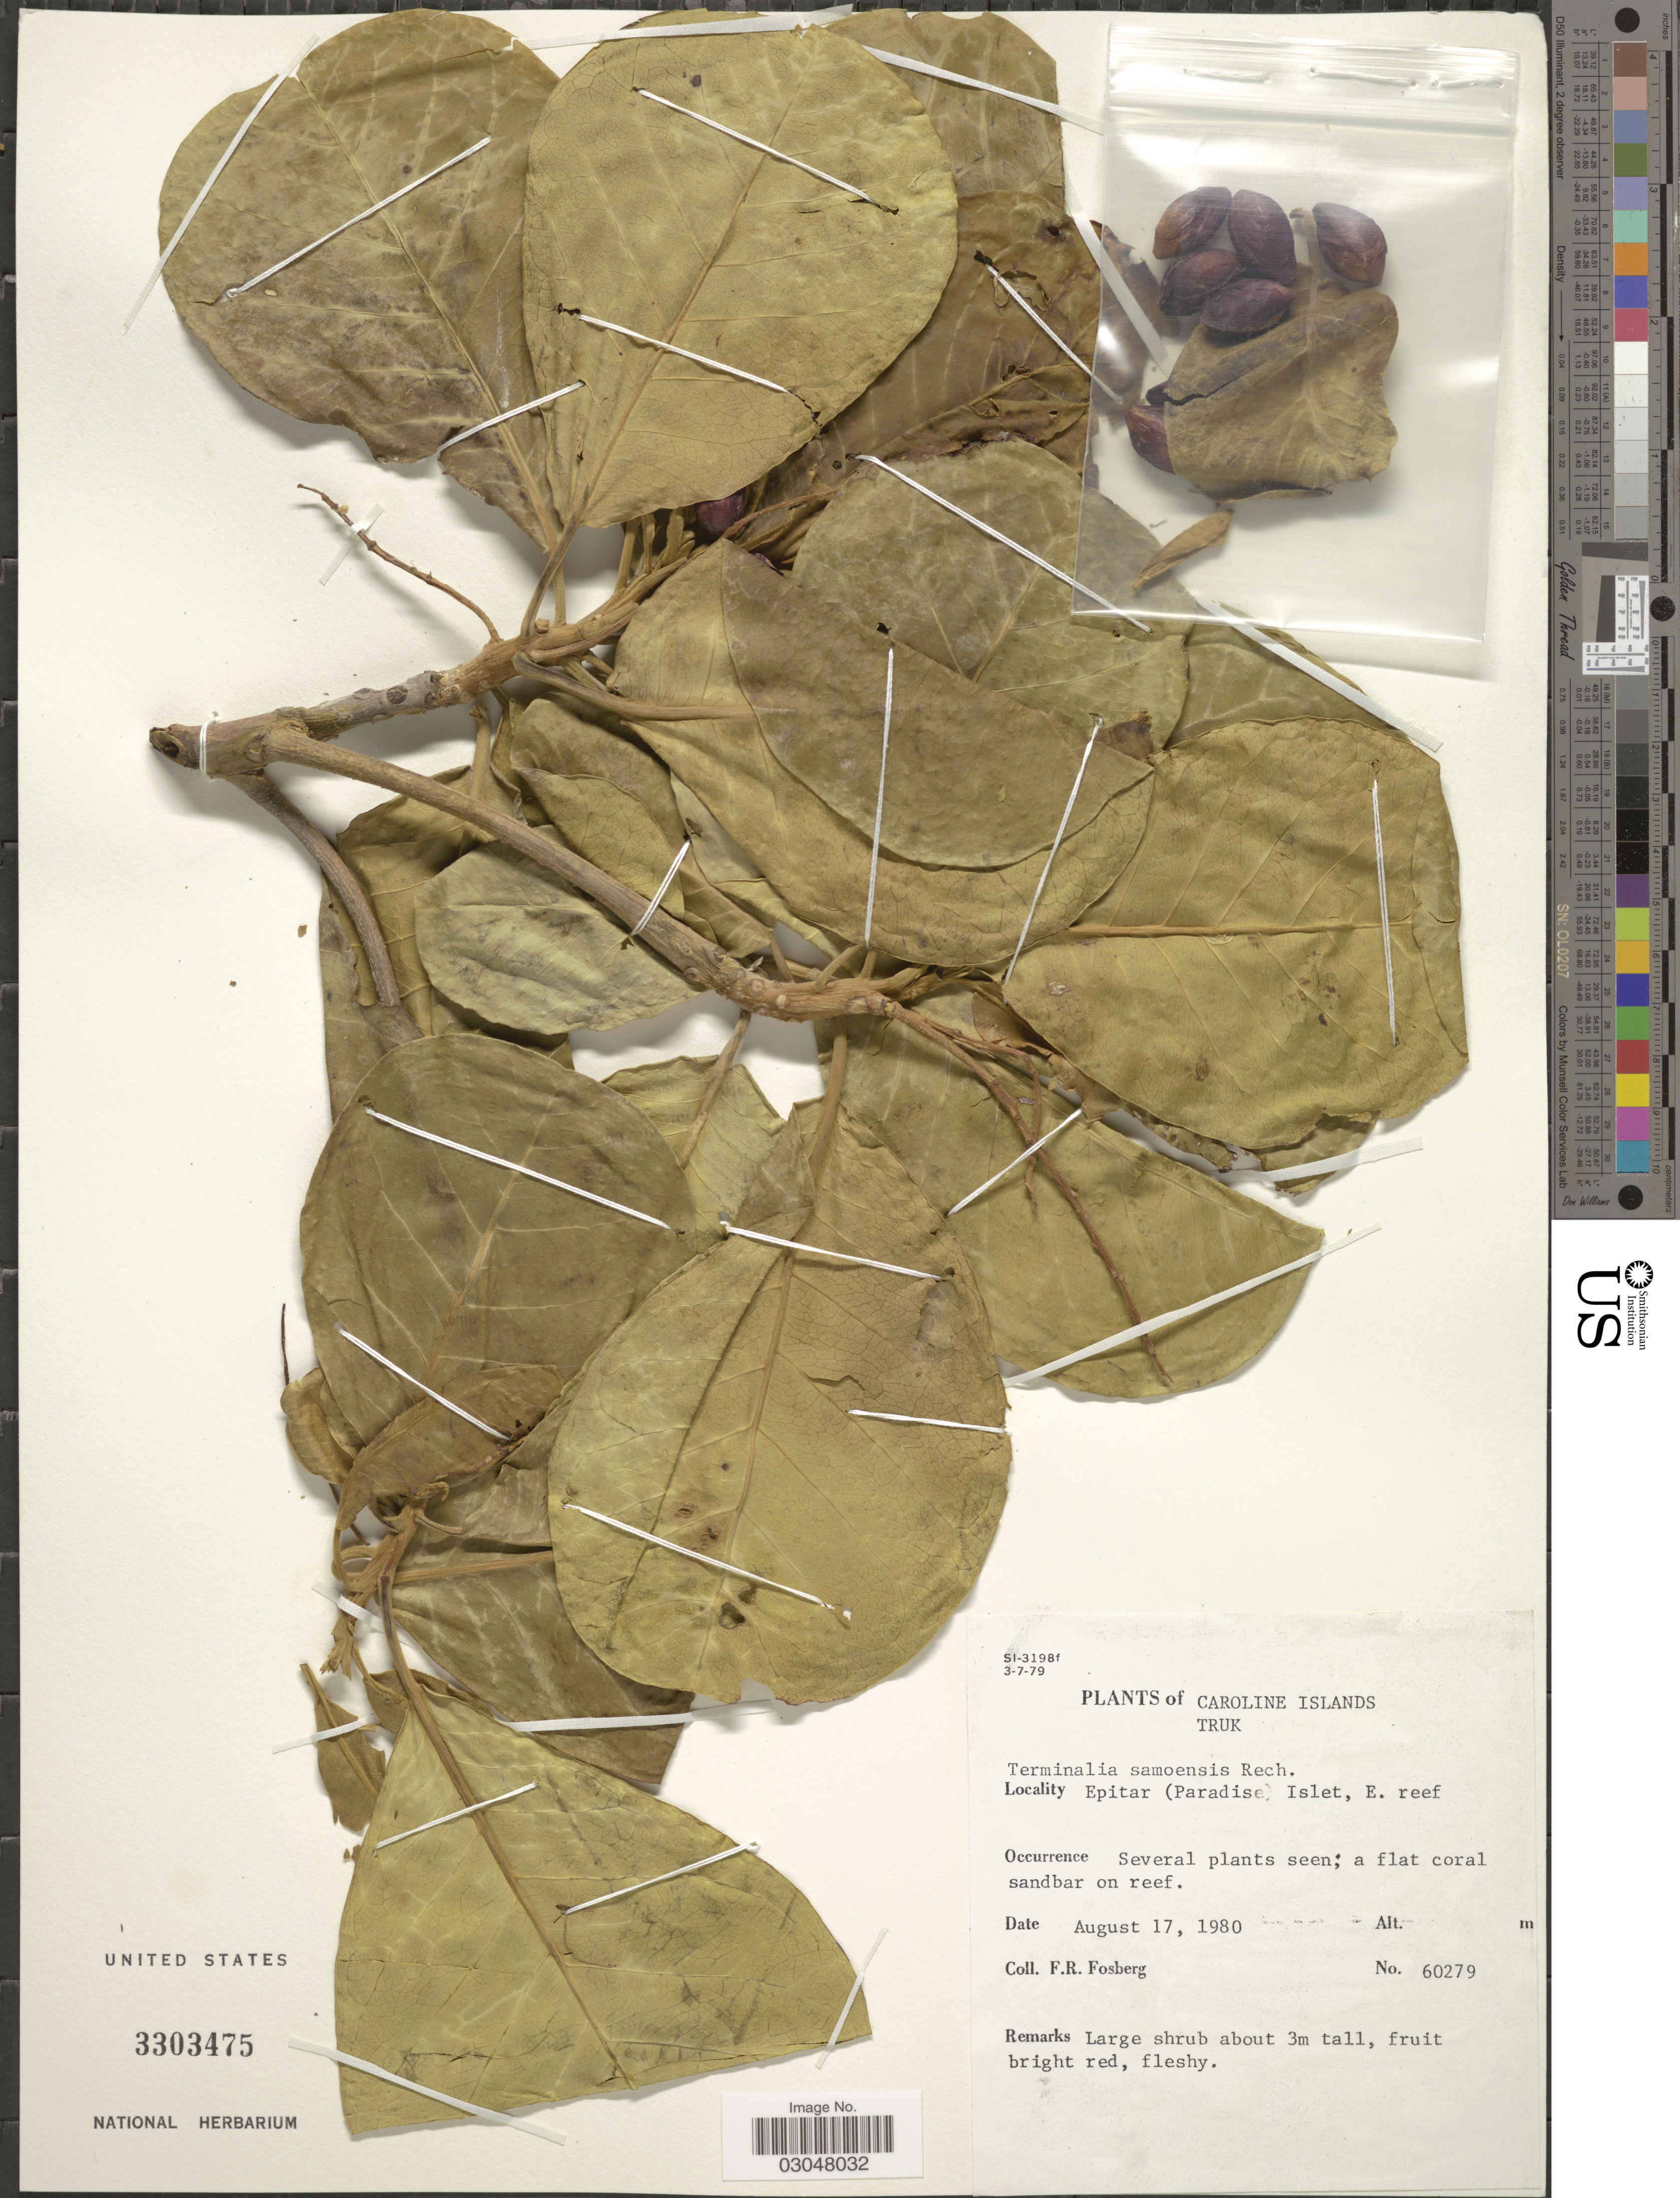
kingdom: Plantae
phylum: Tracheophyta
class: Magnoliopsida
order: Myrtales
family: Combretaceae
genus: Terminalia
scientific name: Terminalia samoensis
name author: Rech.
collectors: F. R. Fosberg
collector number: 60279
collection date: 1980-08-17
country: Micronesia, Federated States of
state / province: Truk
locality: Caroline Islands. Epitar (Paradise) Islet, E. reef.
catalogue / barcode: US 3303475